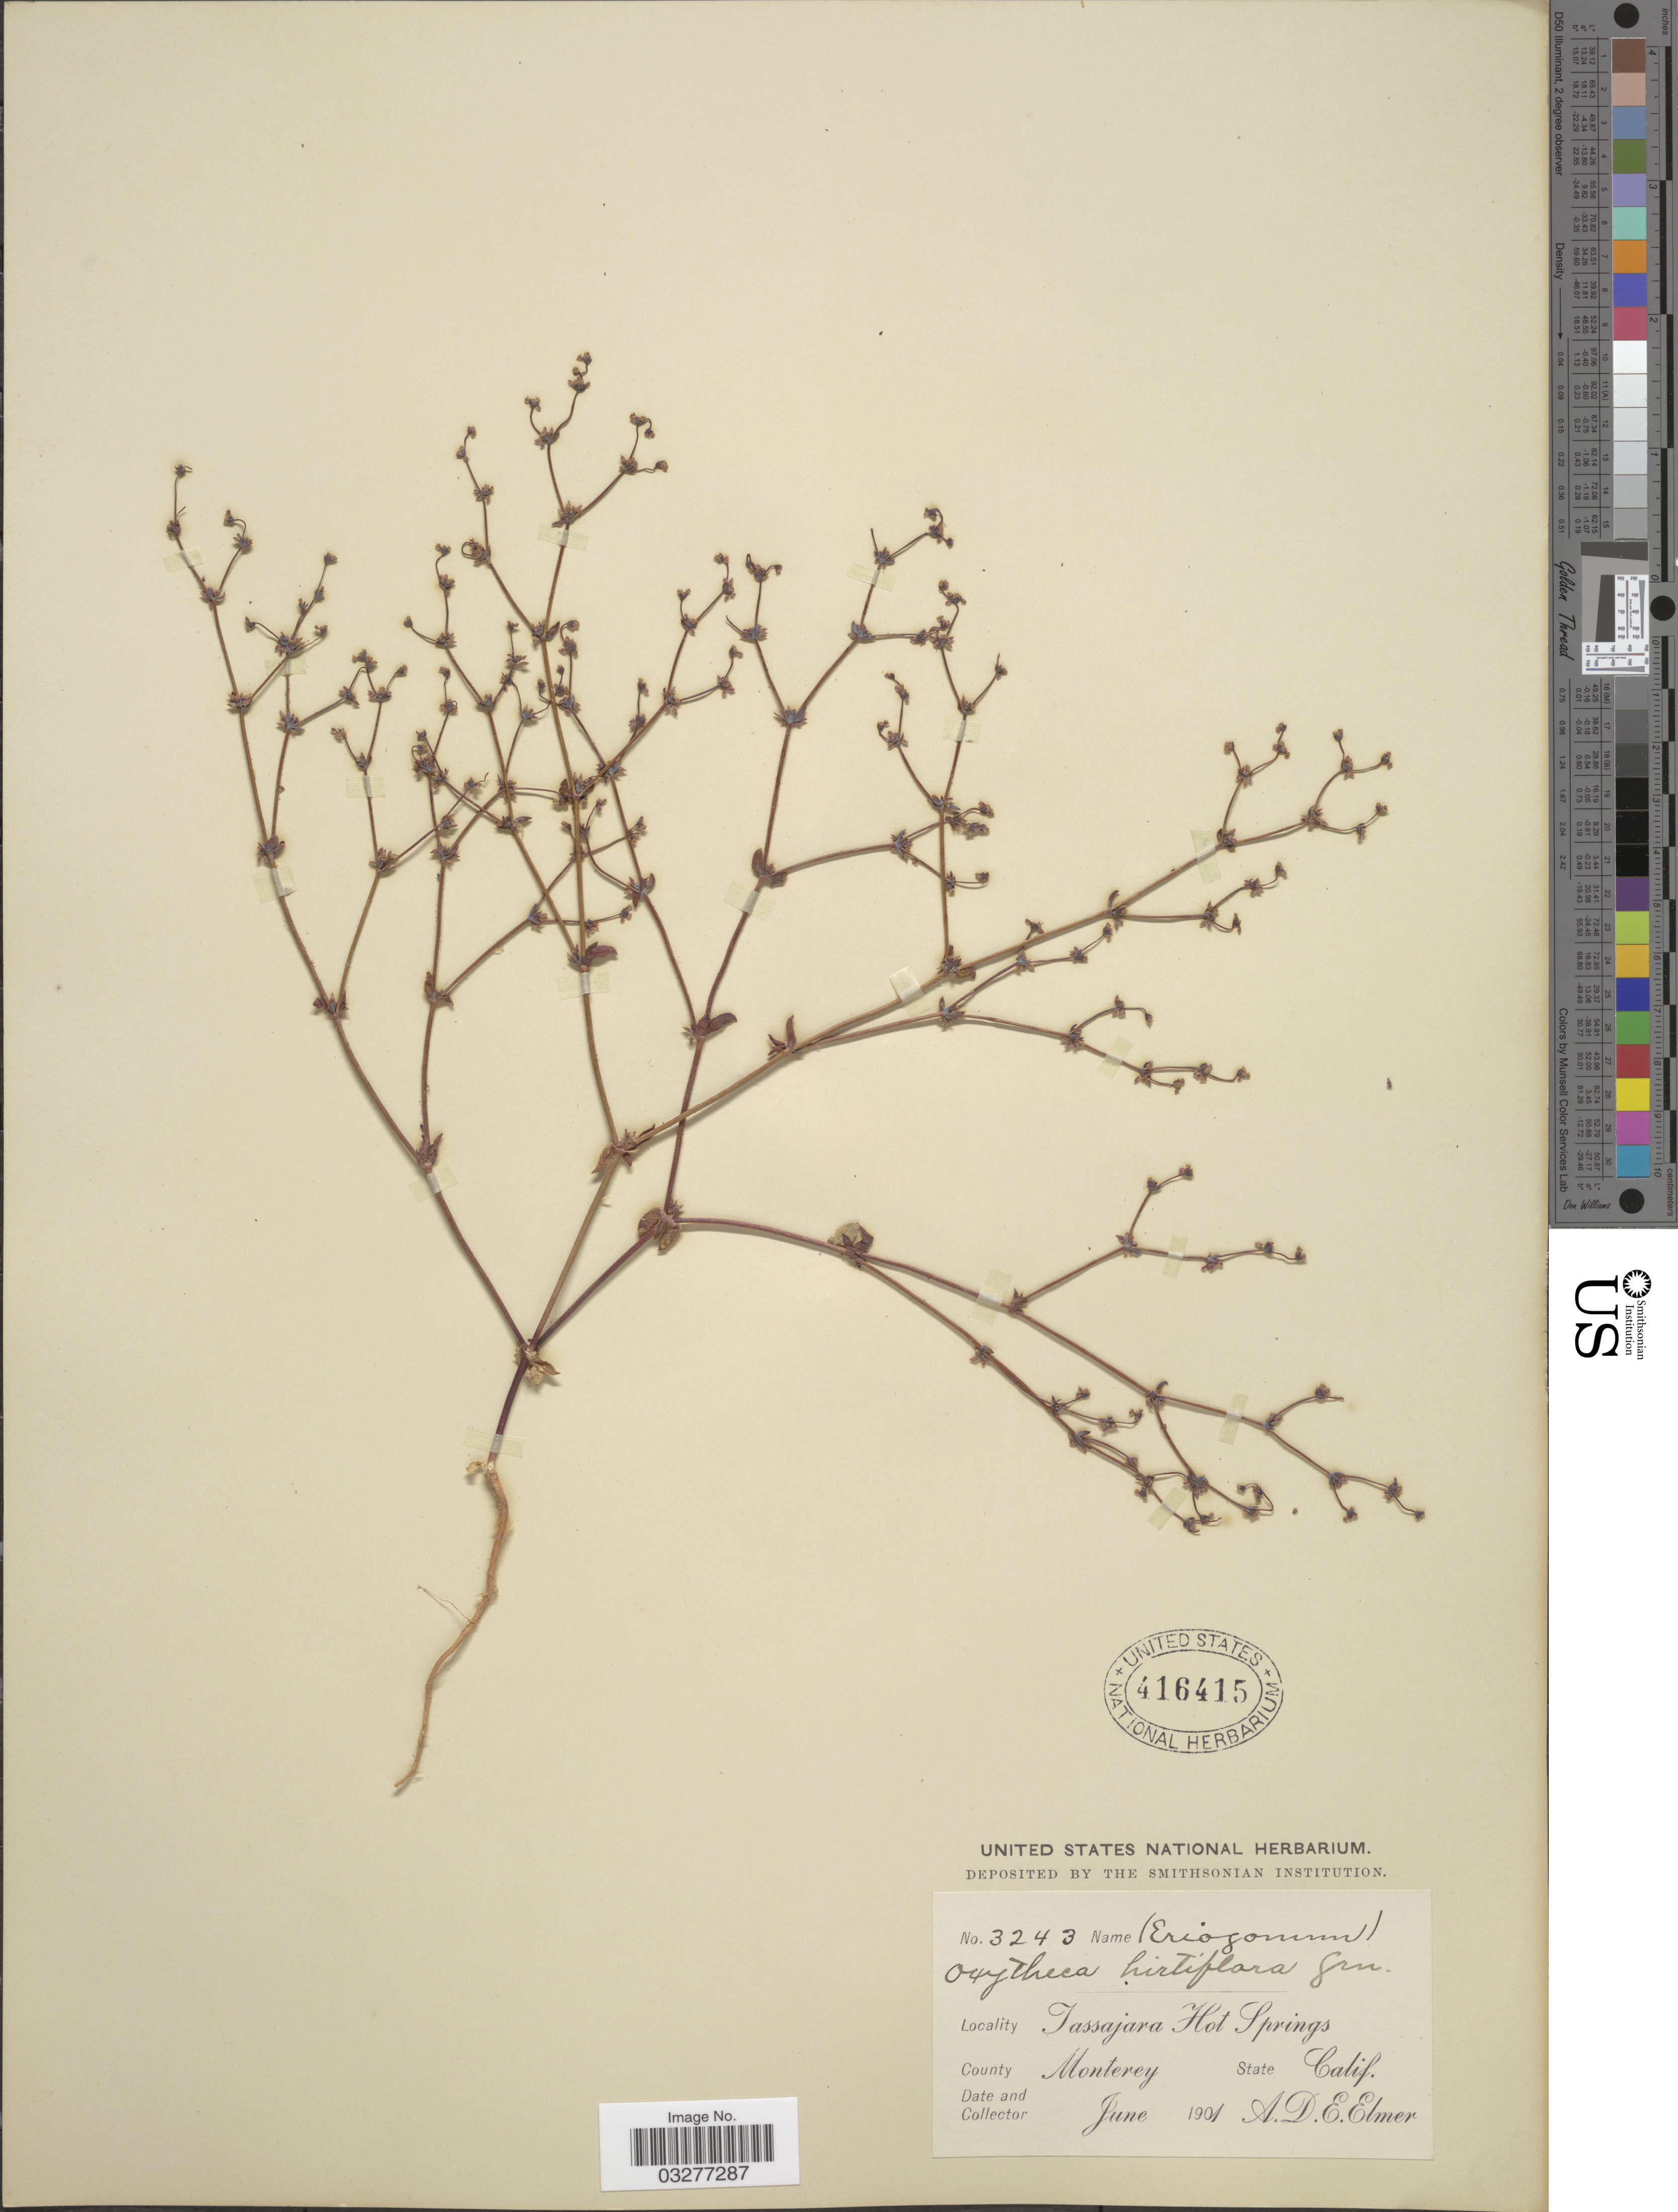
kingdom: Plantae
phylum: Tracheophyta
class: Magnoliopsida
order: Caryophyllales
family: Polygonaceae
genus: Eriogonum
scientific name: Eriogonum hirtiflorum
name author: A. Gray ex S. Watson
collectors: A. D. E. Elmer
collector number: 3243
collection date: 1901-06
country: United States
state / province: California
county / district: Monterey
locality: Tassajara Hot Springs. County Monterey.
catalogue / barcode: US 416415